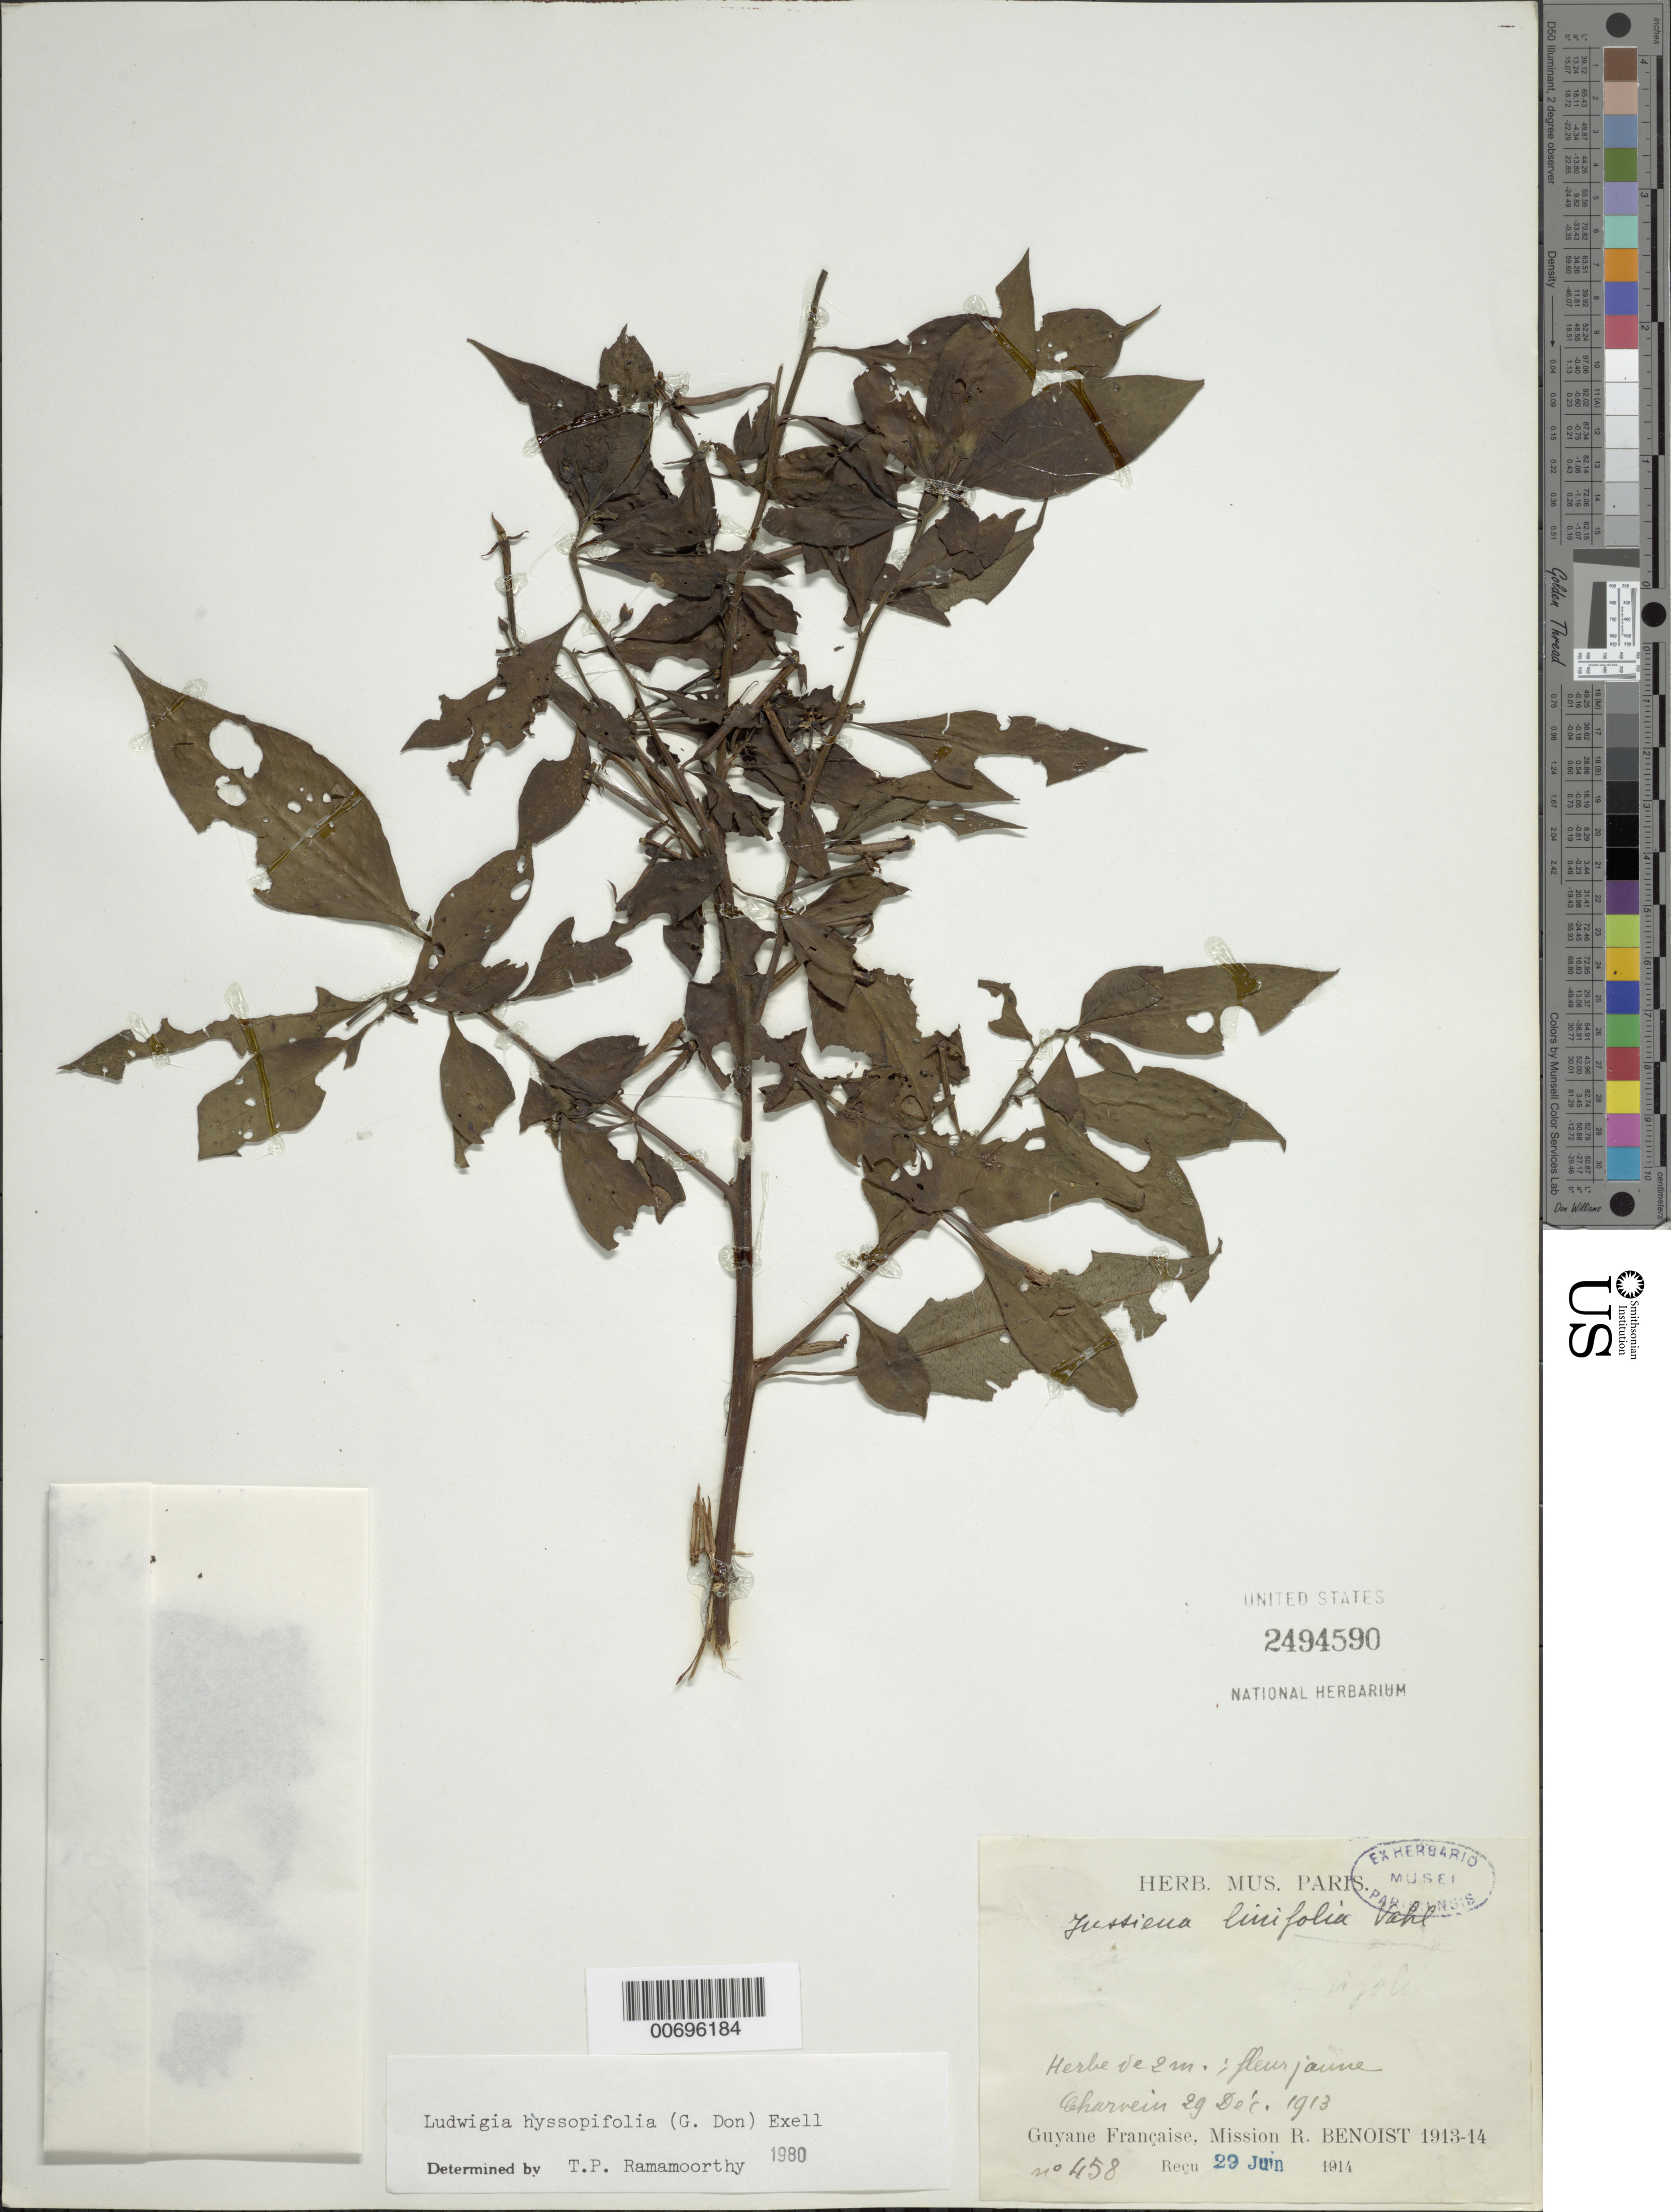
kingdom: Plantae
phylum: Tracheophyta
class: Magnoliopsida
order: Myrtales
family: Onagraceae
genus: Ludwigia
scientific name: Ludwigia hyssopifolia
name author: (G. Don) Exell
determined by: Ramamoorthy, T. P.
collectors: R. Benoist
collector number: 458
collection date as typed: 29-Jun-14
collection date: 1914-06-29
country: French Guiana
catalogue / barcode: US 2494590